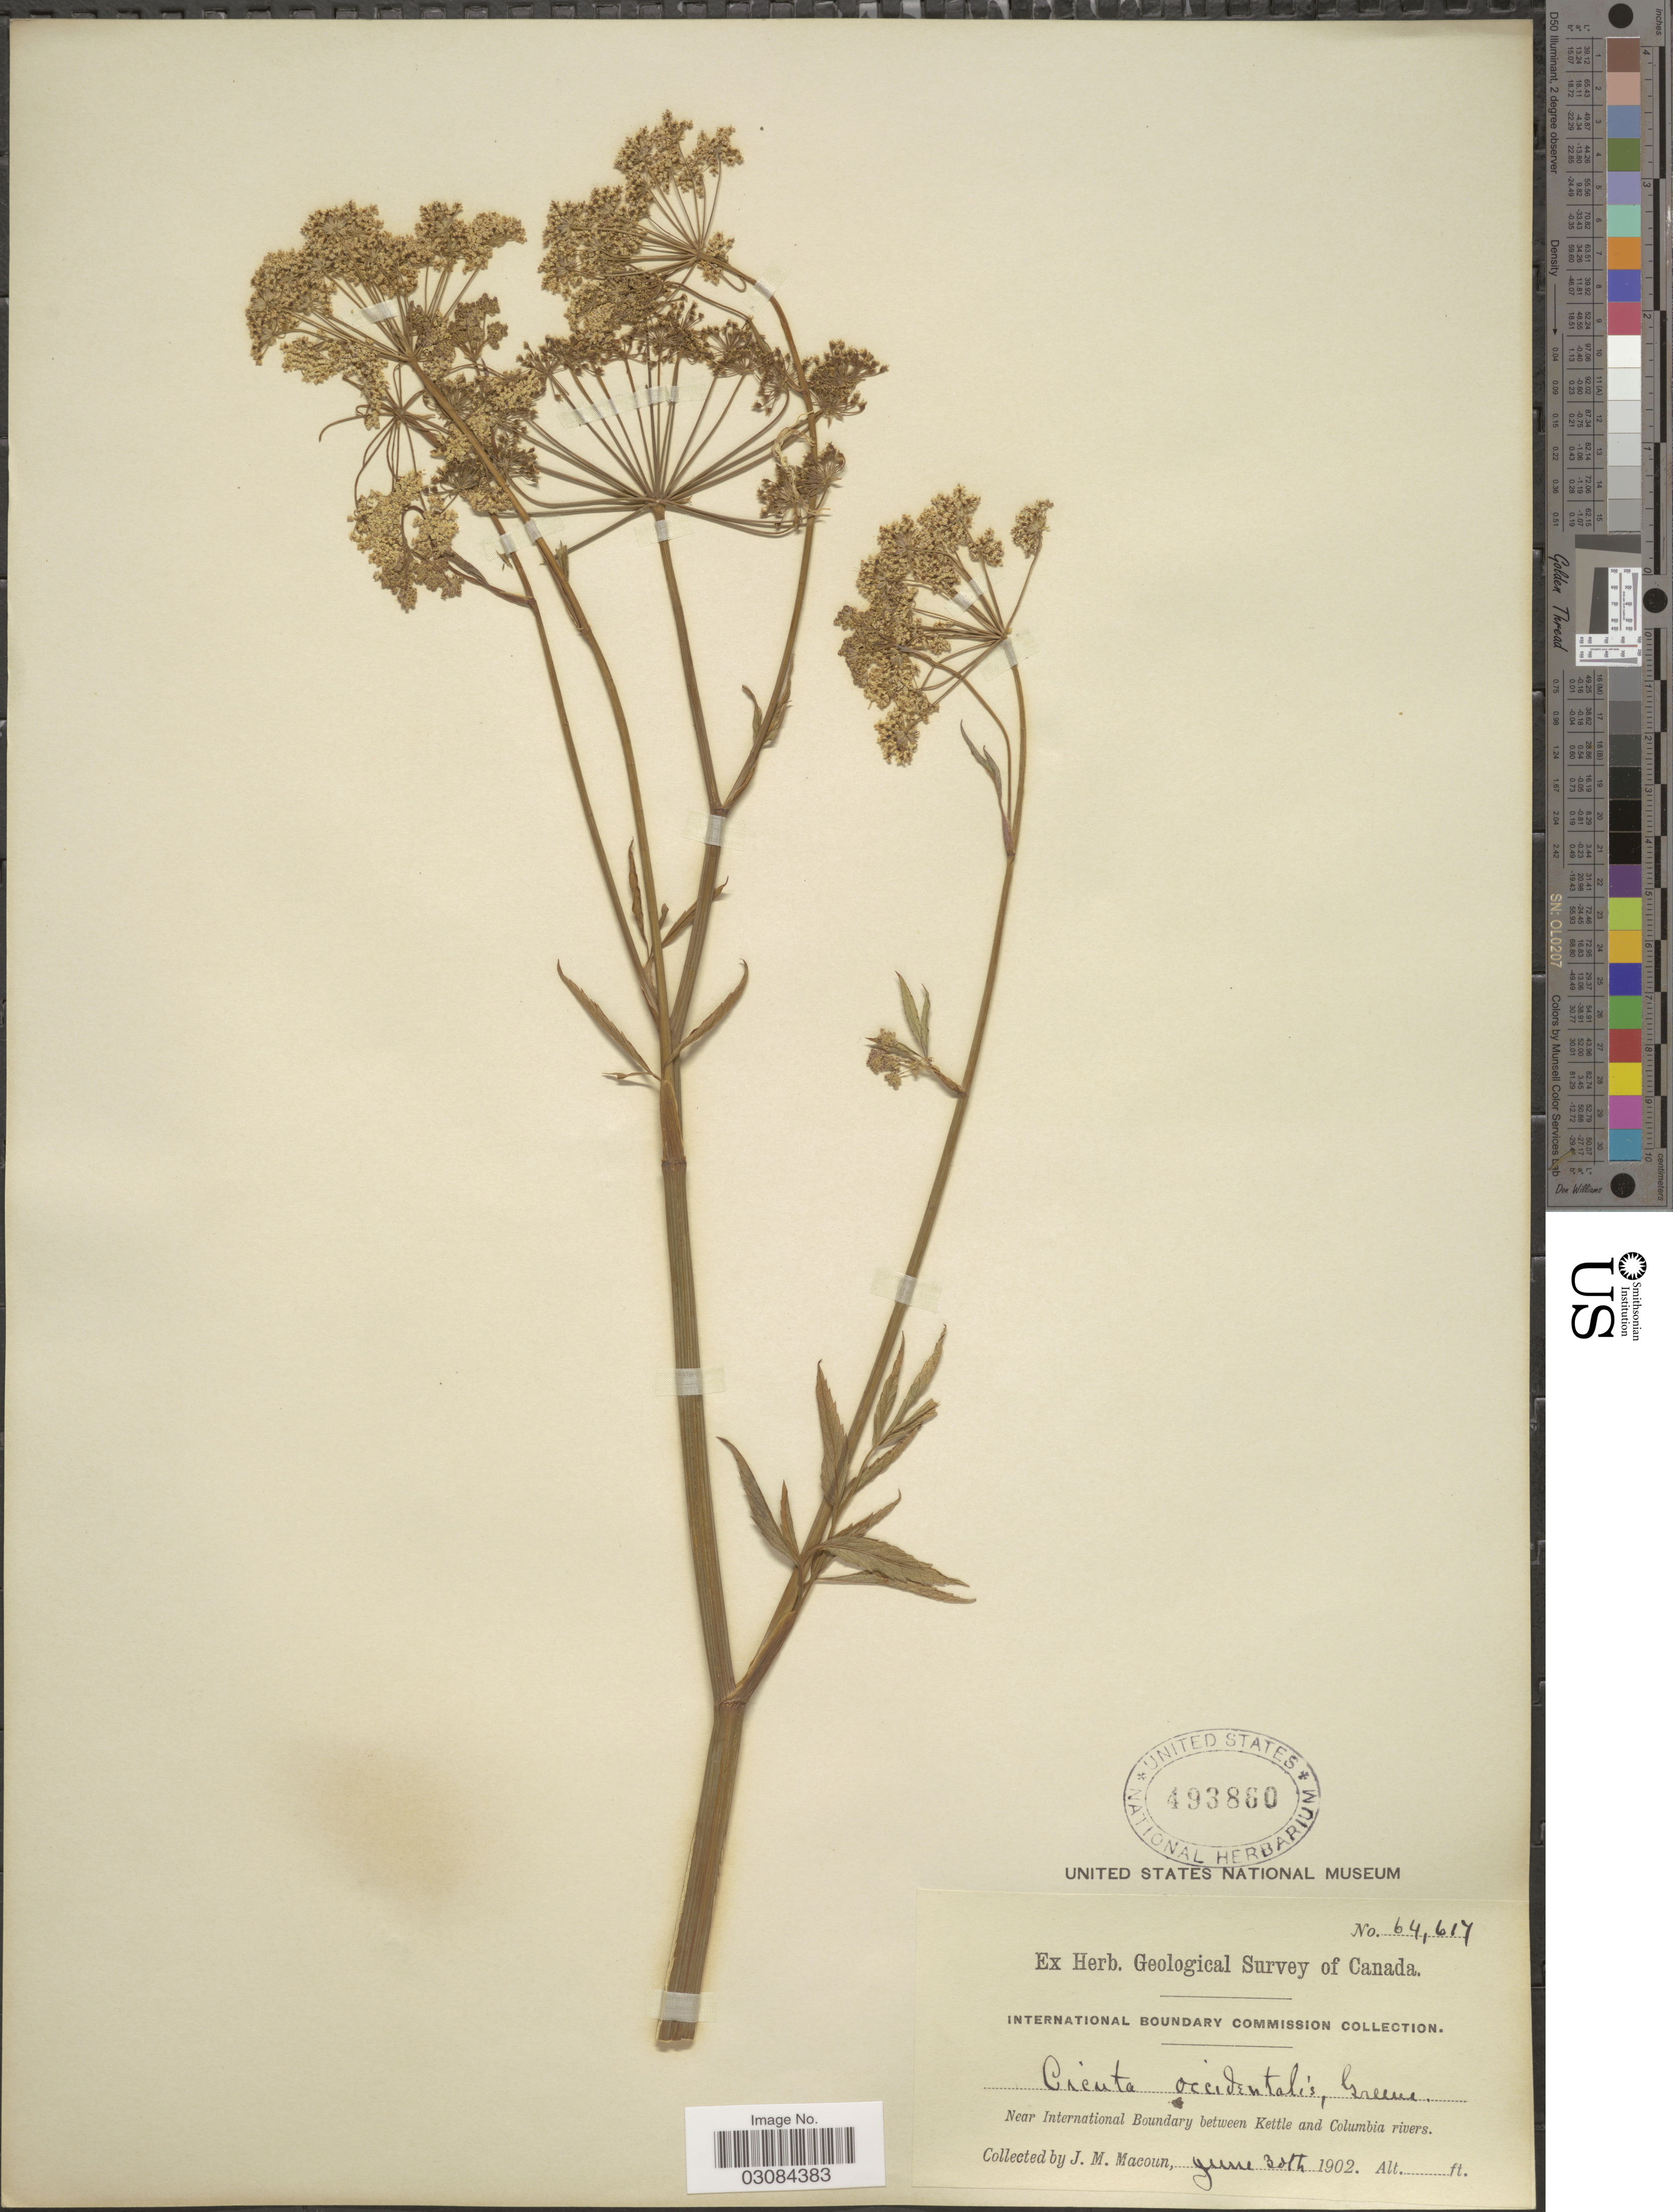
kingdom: Plantae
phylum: Tracheophyta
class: Magnoliopsida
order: Apiales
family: Apiaceae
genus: Cicuta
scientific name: Cicuta douglasii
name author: (DC.) J.M. Coult. & Rose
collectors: J. M. Macoun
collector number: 64617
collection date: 1902-06-30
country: Canada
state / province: British Columbia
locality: Near International Boundary between Kettle and Columbia rivers.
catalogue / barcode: US 493860